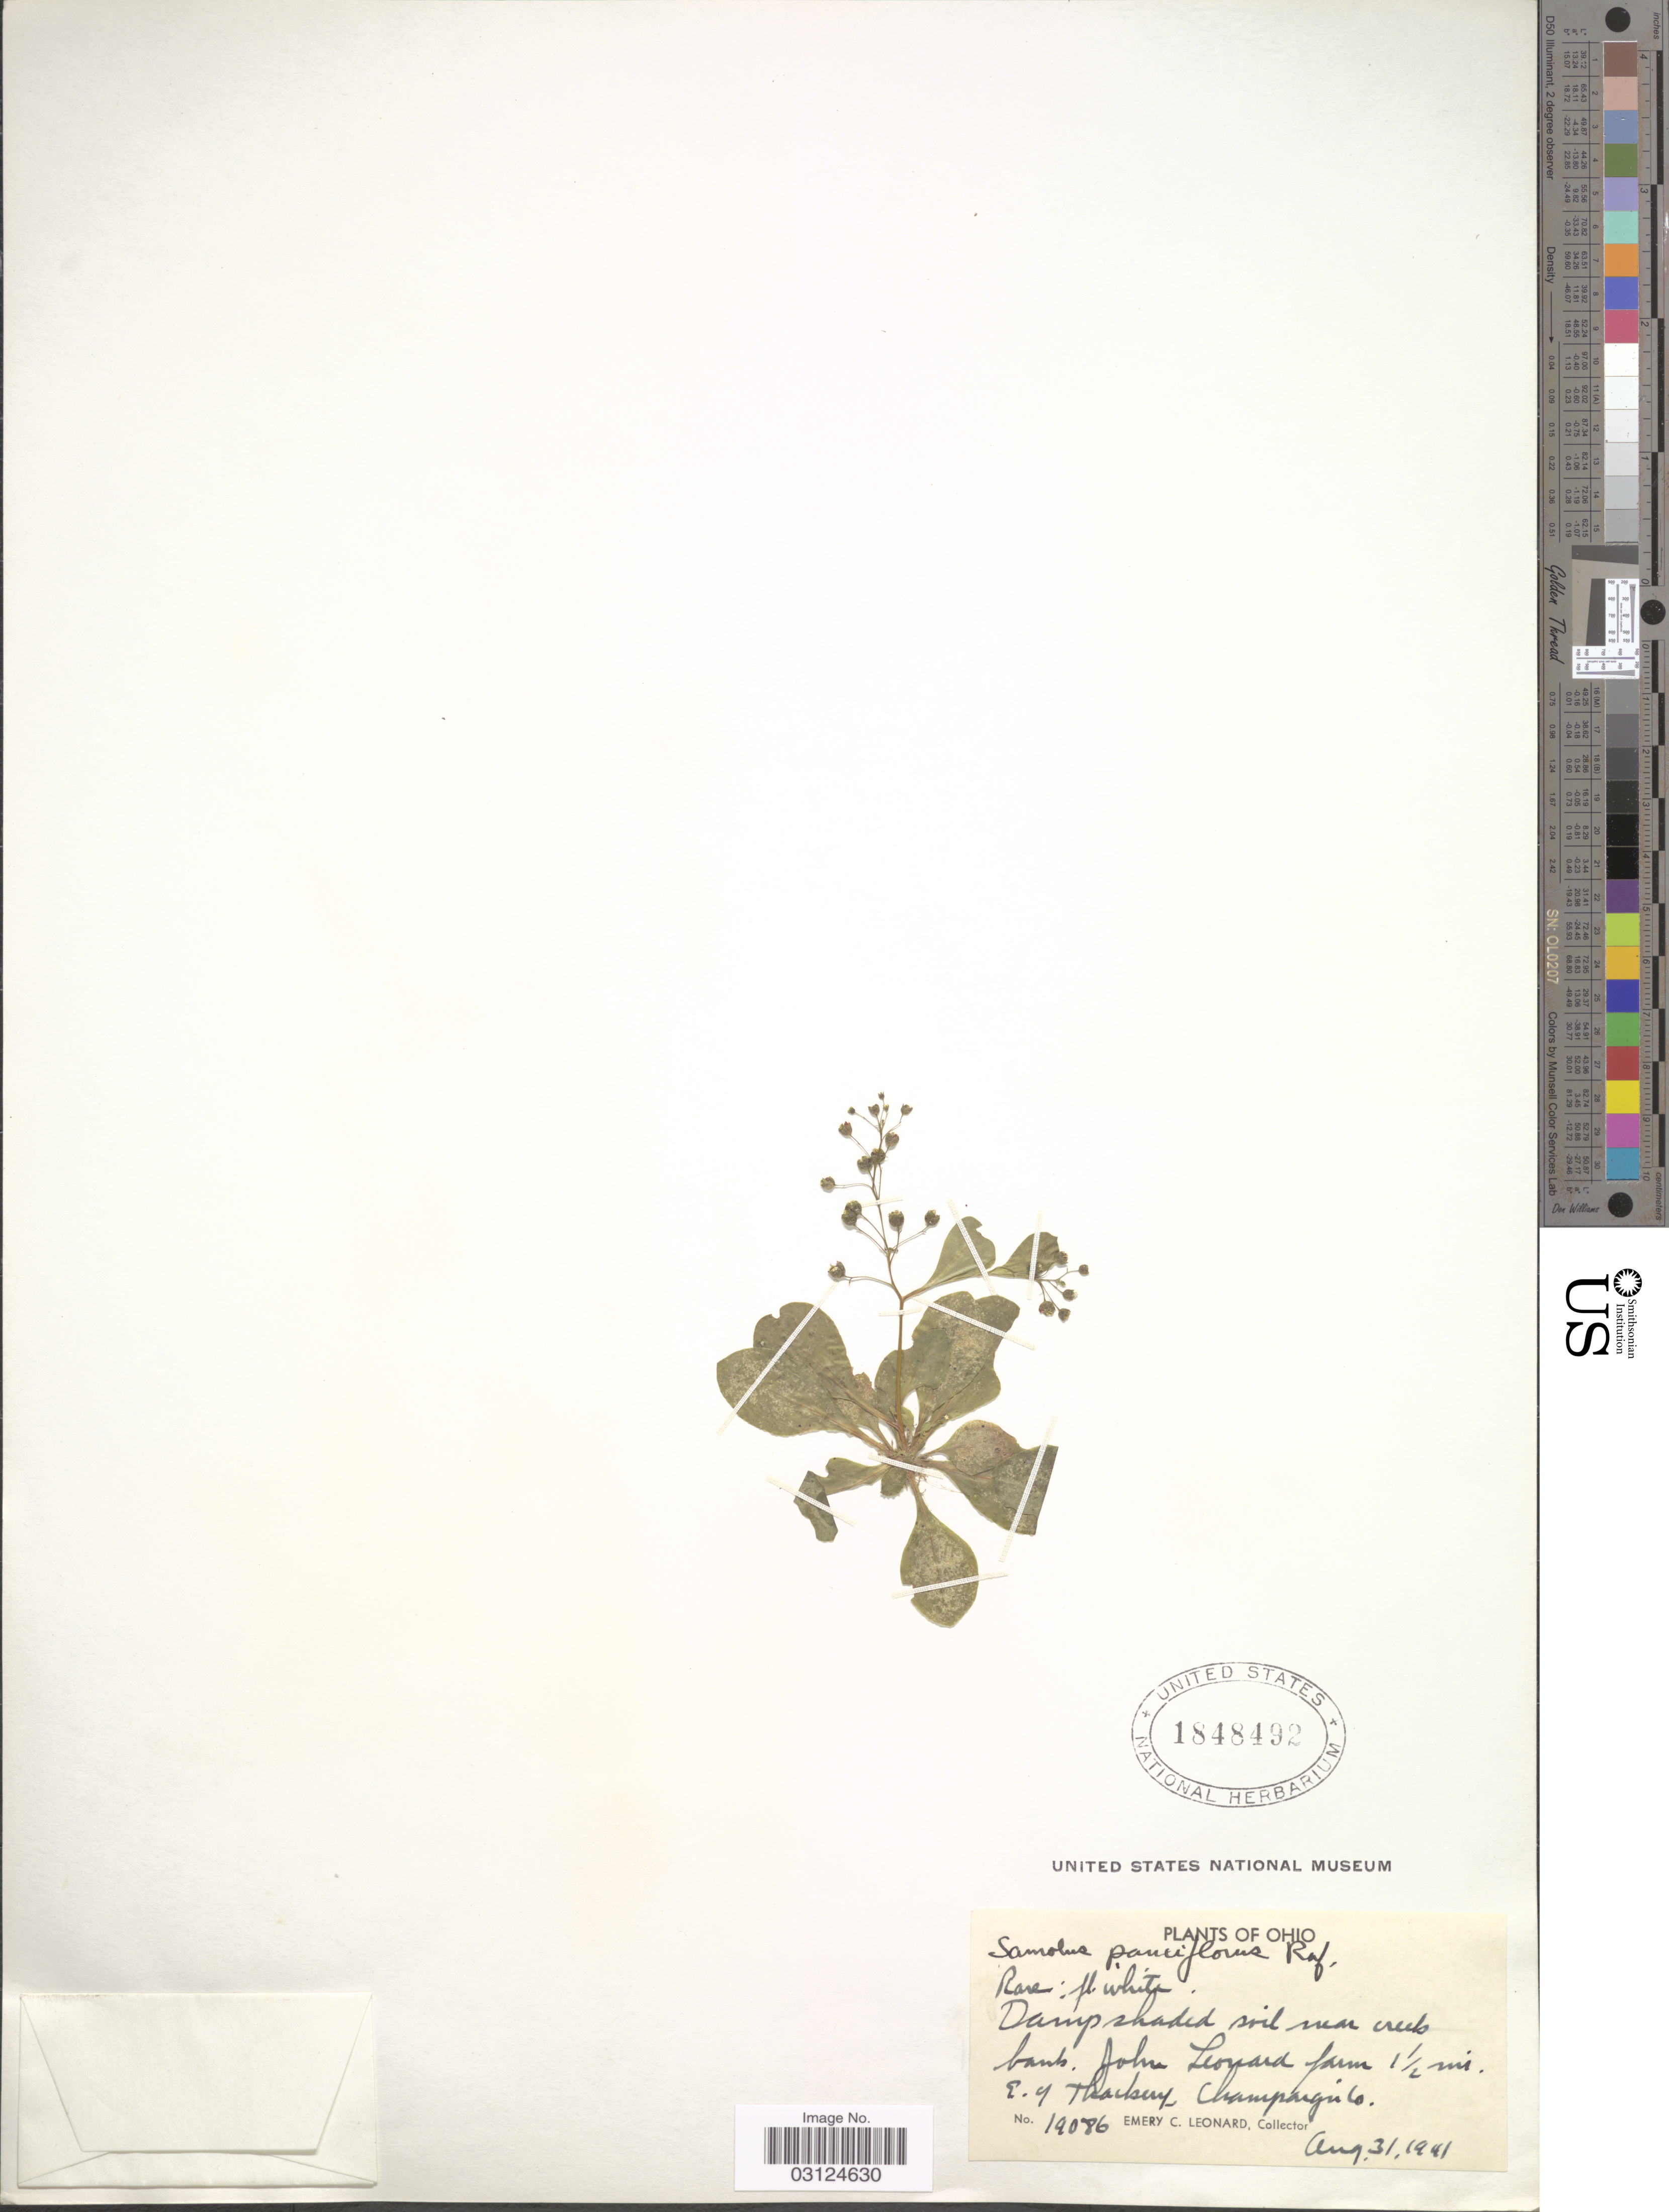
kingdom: Plantae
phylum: Tracheophyta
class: Magnoliopsida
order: Ericales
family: Primulaceae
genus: Samolus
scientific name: Samolus parviflorus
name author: Raf.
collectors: E. C. Leonard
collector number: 19086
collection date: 1941-08-31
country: United States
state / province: Ohio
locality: John Leonard farm 1½ mi. E. of Thackery, Champaign Co.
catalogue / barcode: US 1848492